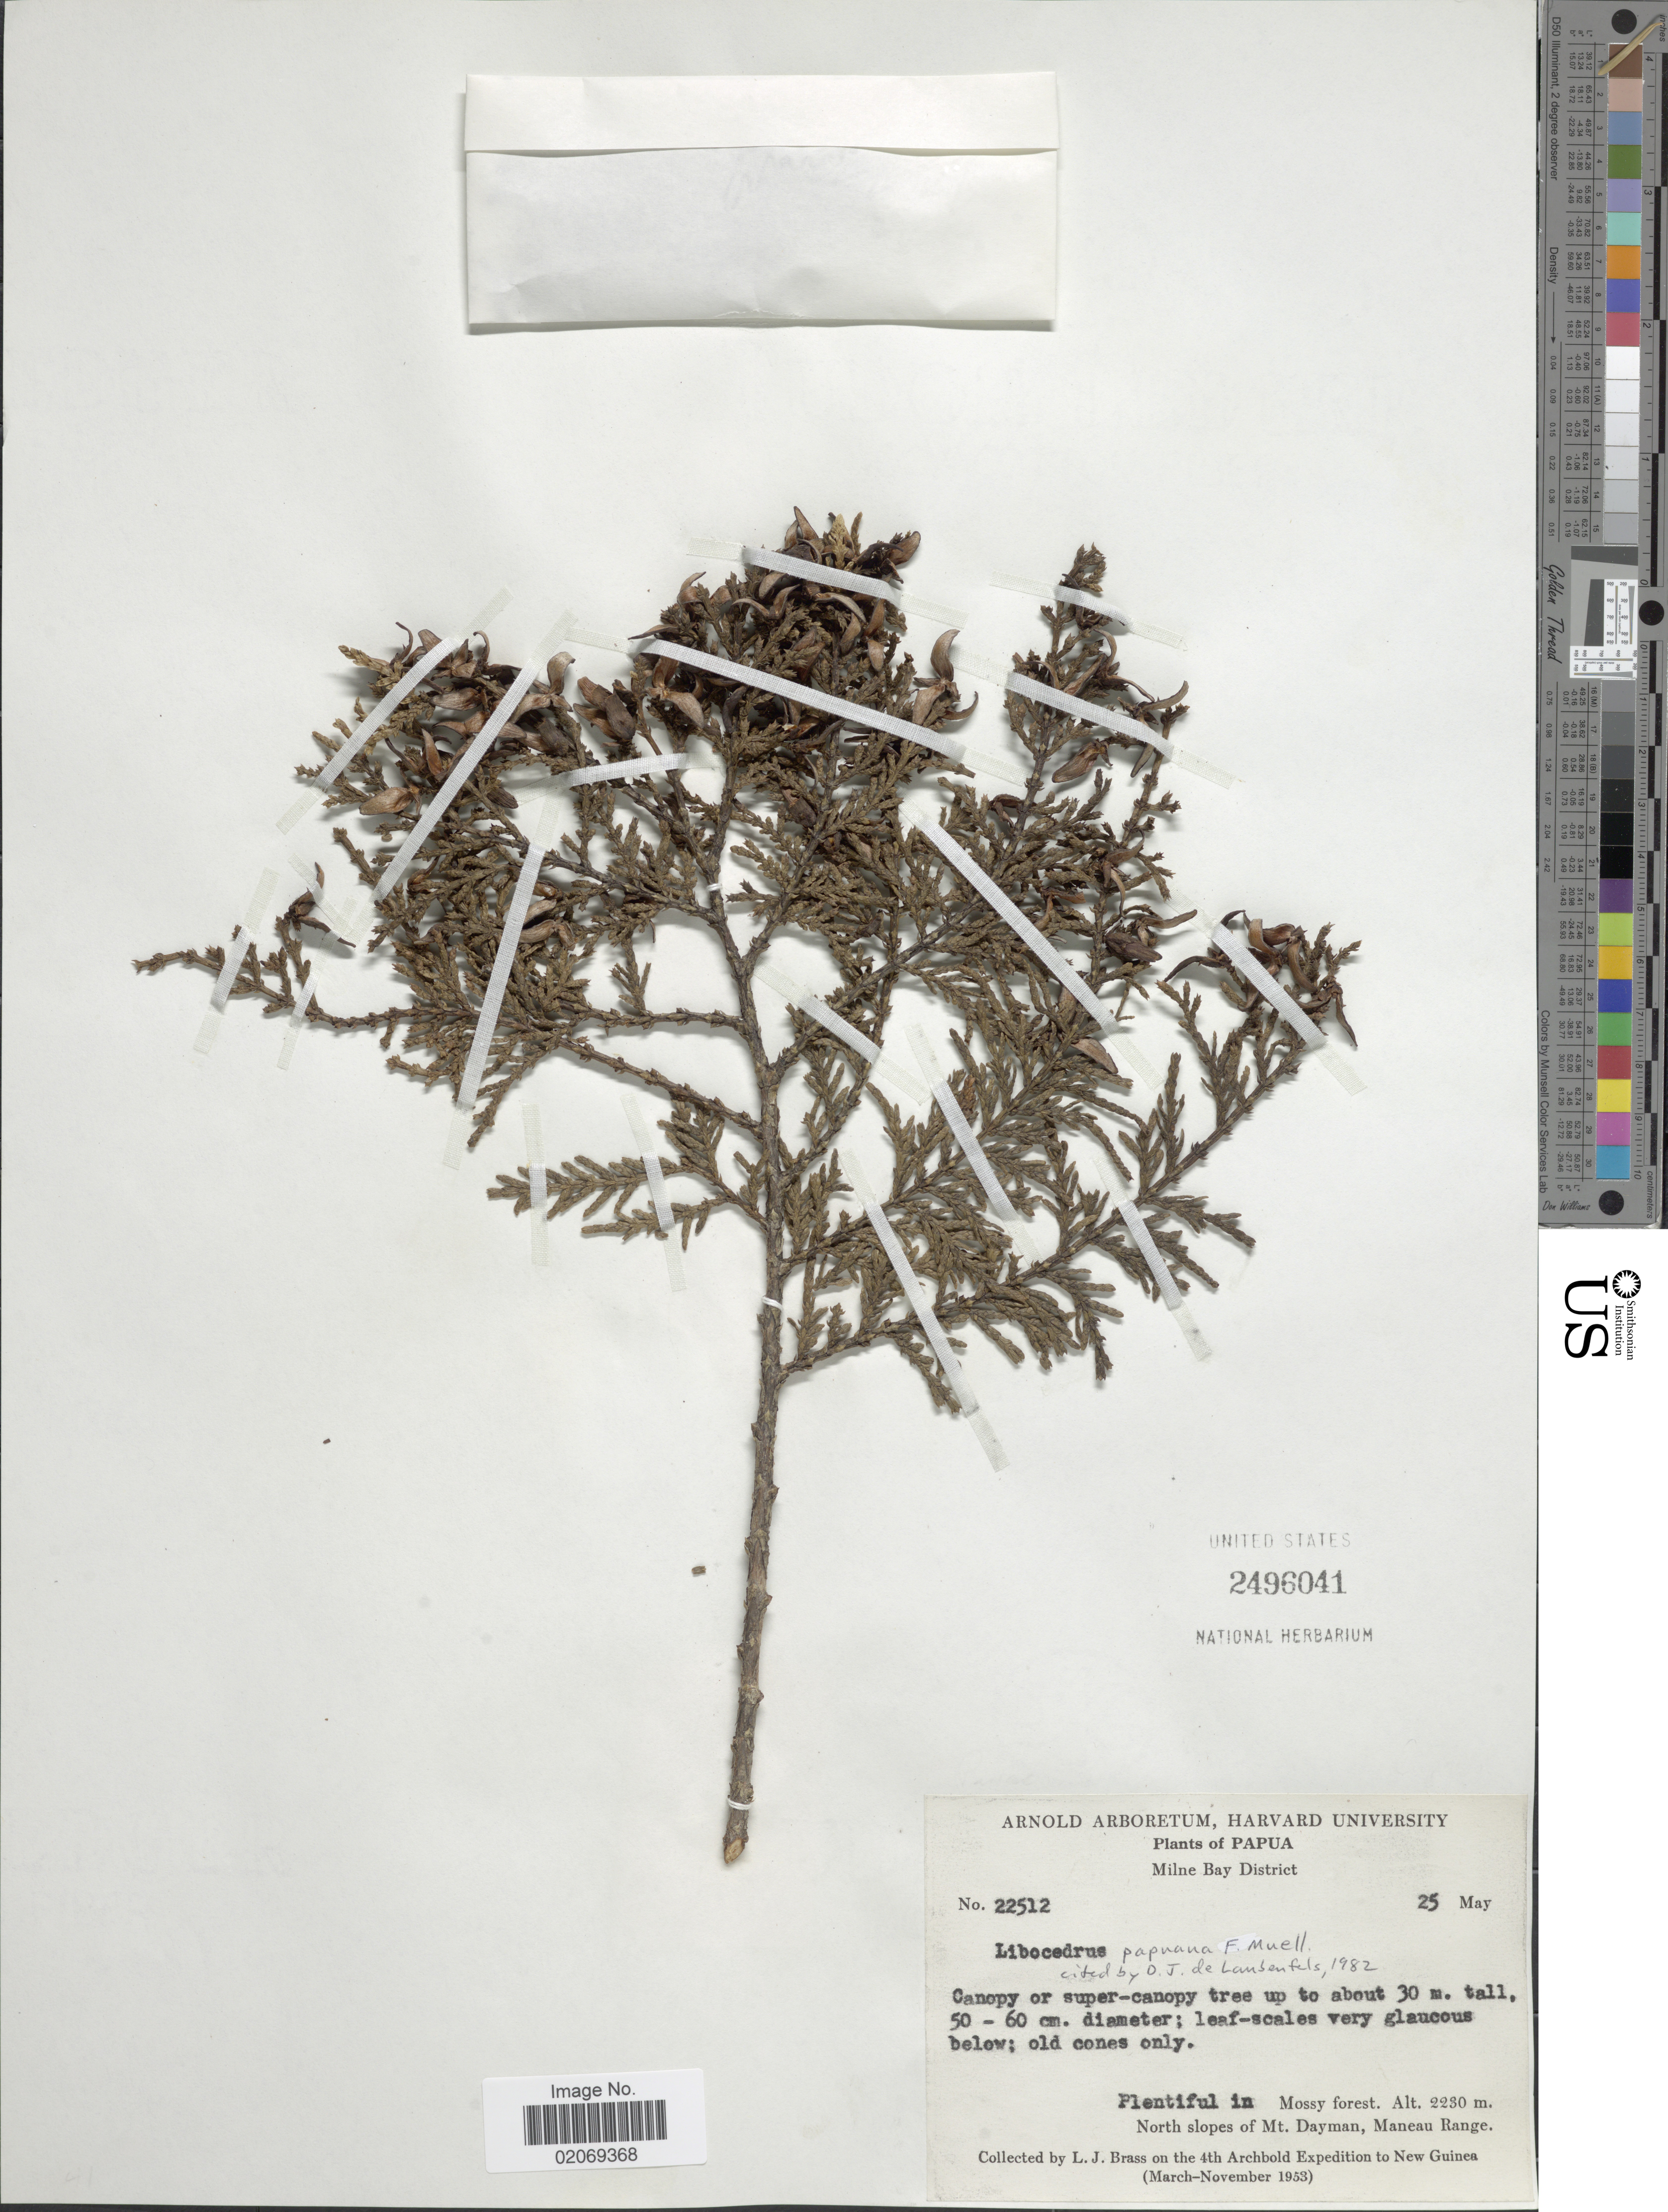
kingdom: Plantae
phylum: Tracheophyta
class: Pinopsida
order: Pinales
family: Cupressaceae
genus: Libocedrus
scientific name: Libocedrus papuana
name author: F. Muell.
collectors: L. J. Brass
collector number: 22512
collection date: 1953-05-25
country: Papua New Guinea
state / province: Milne Bay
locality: Milne Bay District, plentiful in Mossy forest, North slopes of Mt Dayman, Maneau Range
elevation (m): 2230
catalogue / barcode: US 2496041